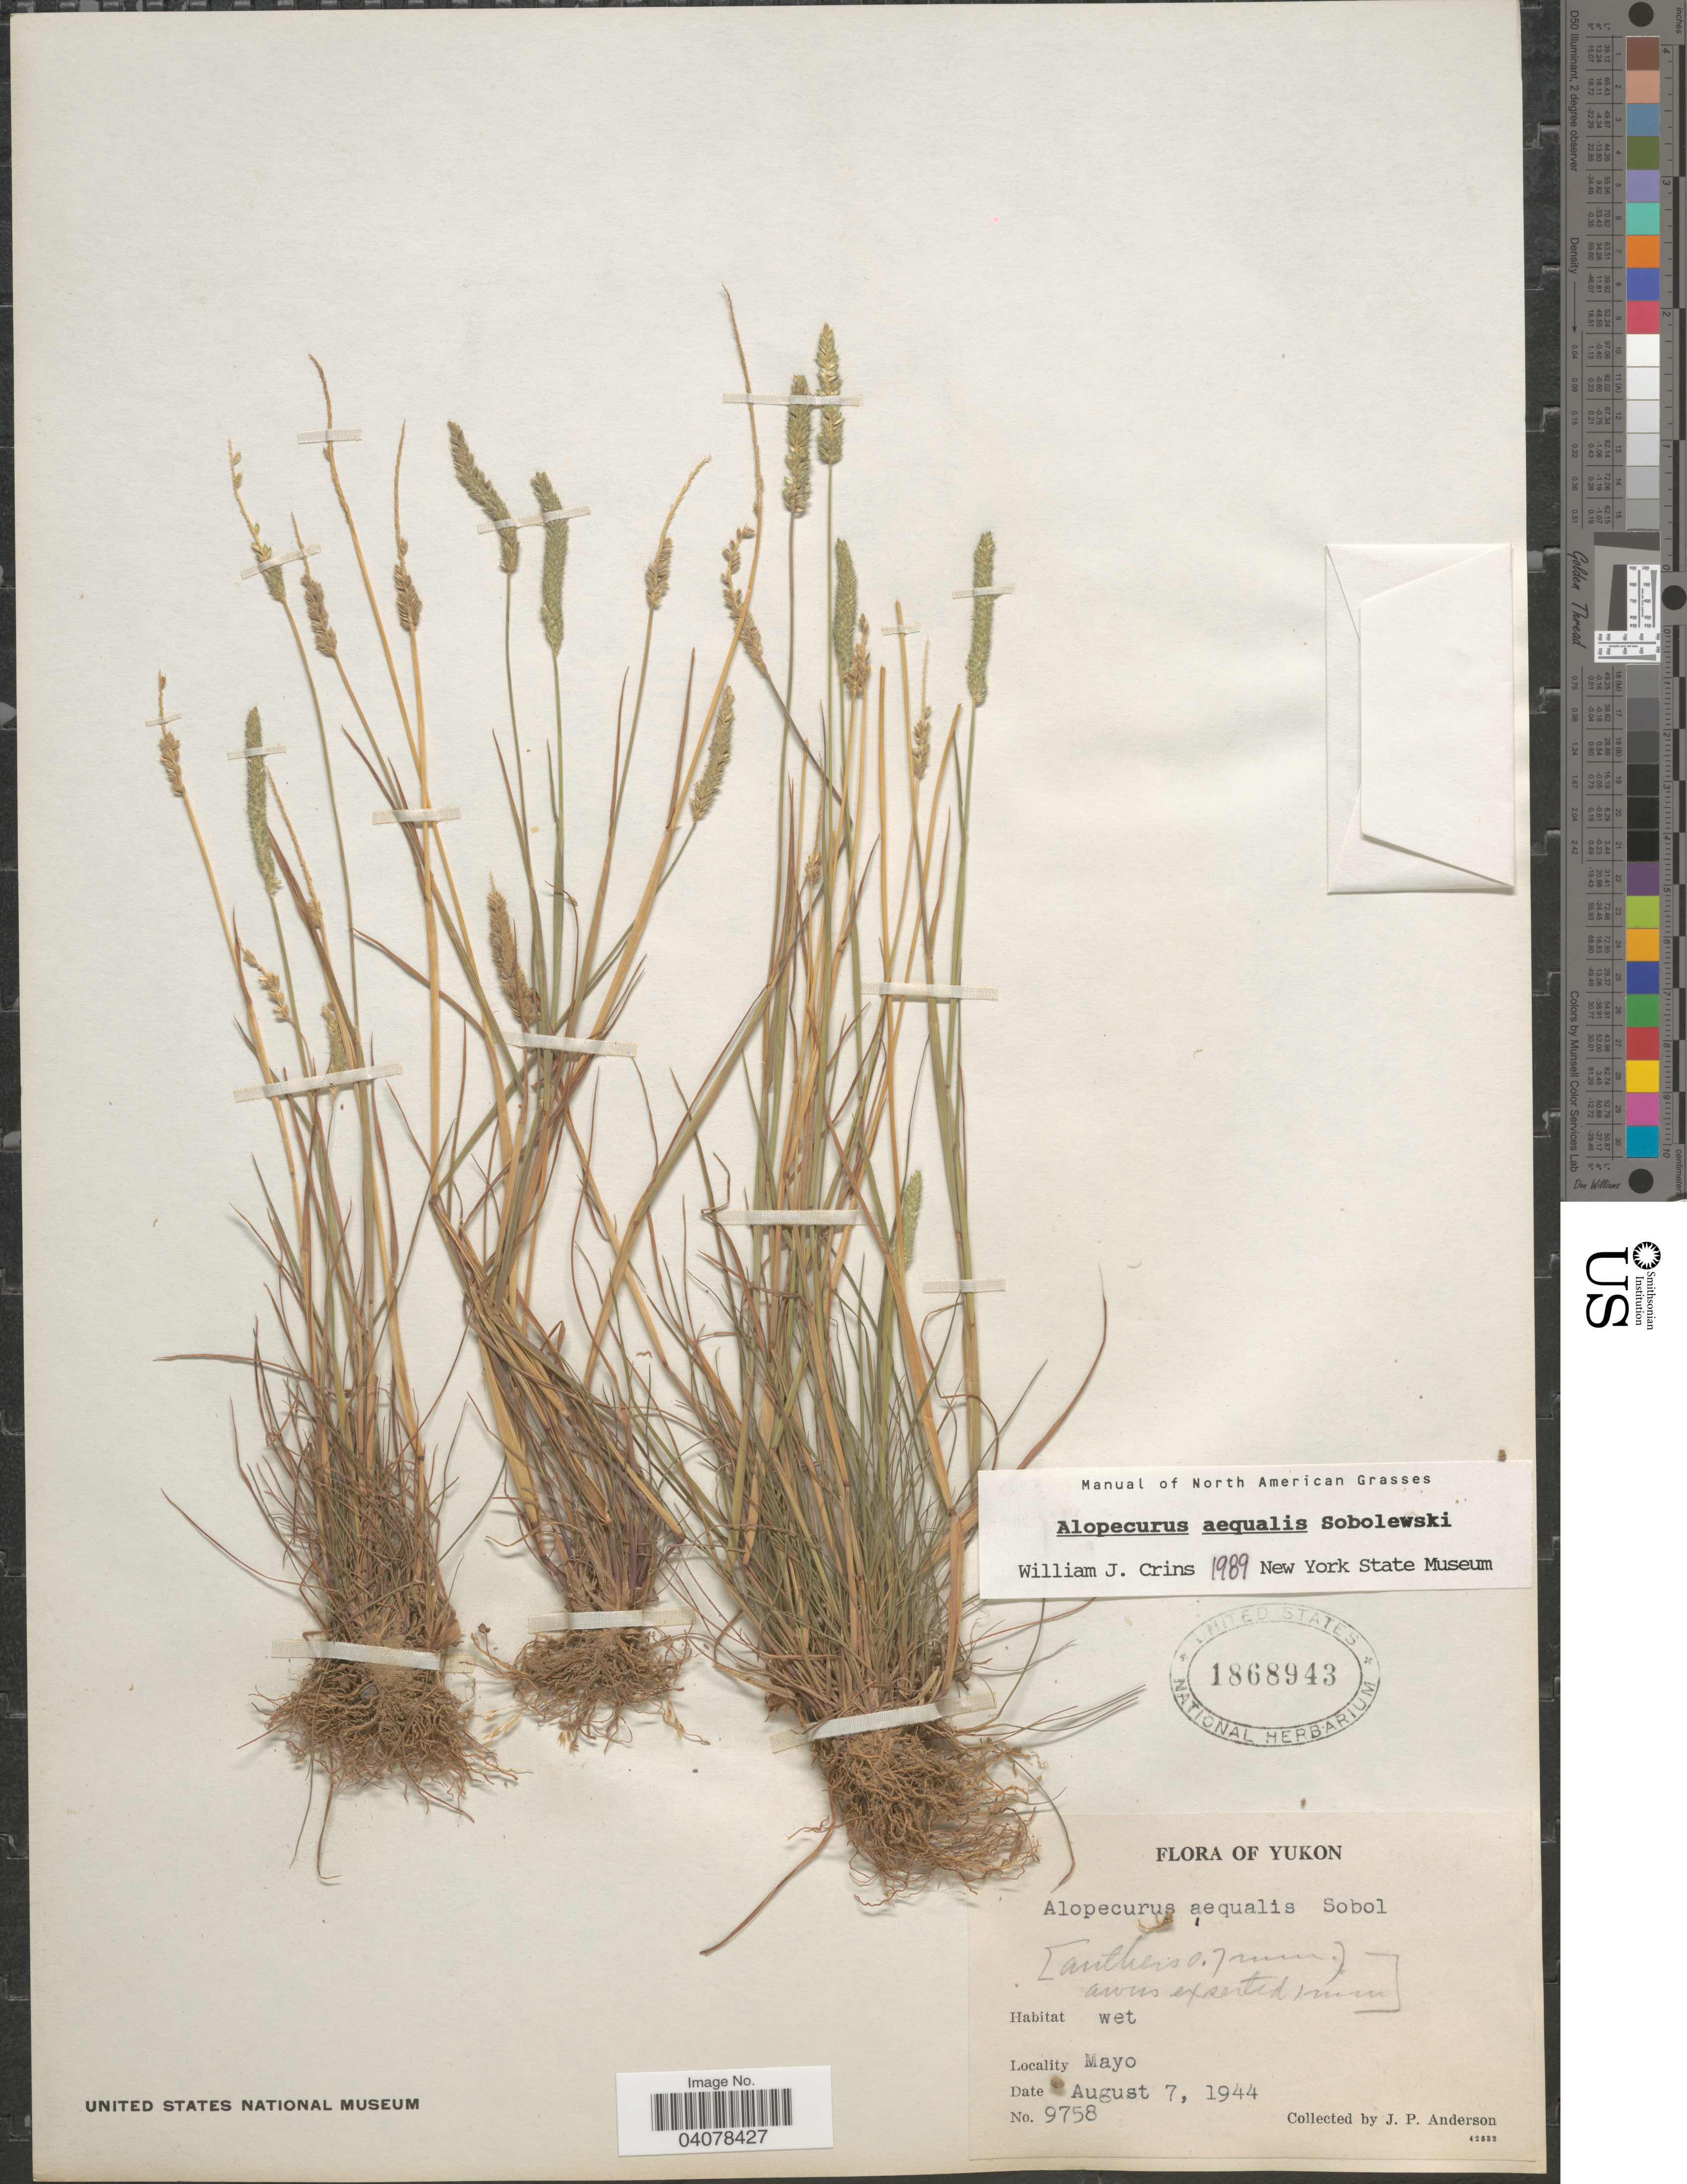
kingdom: Plantae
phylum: Tracheophyta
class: Liliopsida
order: Poales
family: Poaceae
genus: Alopecurus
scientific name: Alopecurus aequalis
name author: Sobol.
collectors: J. P. Anderson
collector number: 9758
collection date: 1944-08-07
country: Canada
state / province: Yukon Territory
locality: Yukon. Mayo.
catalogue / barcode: US 1868943